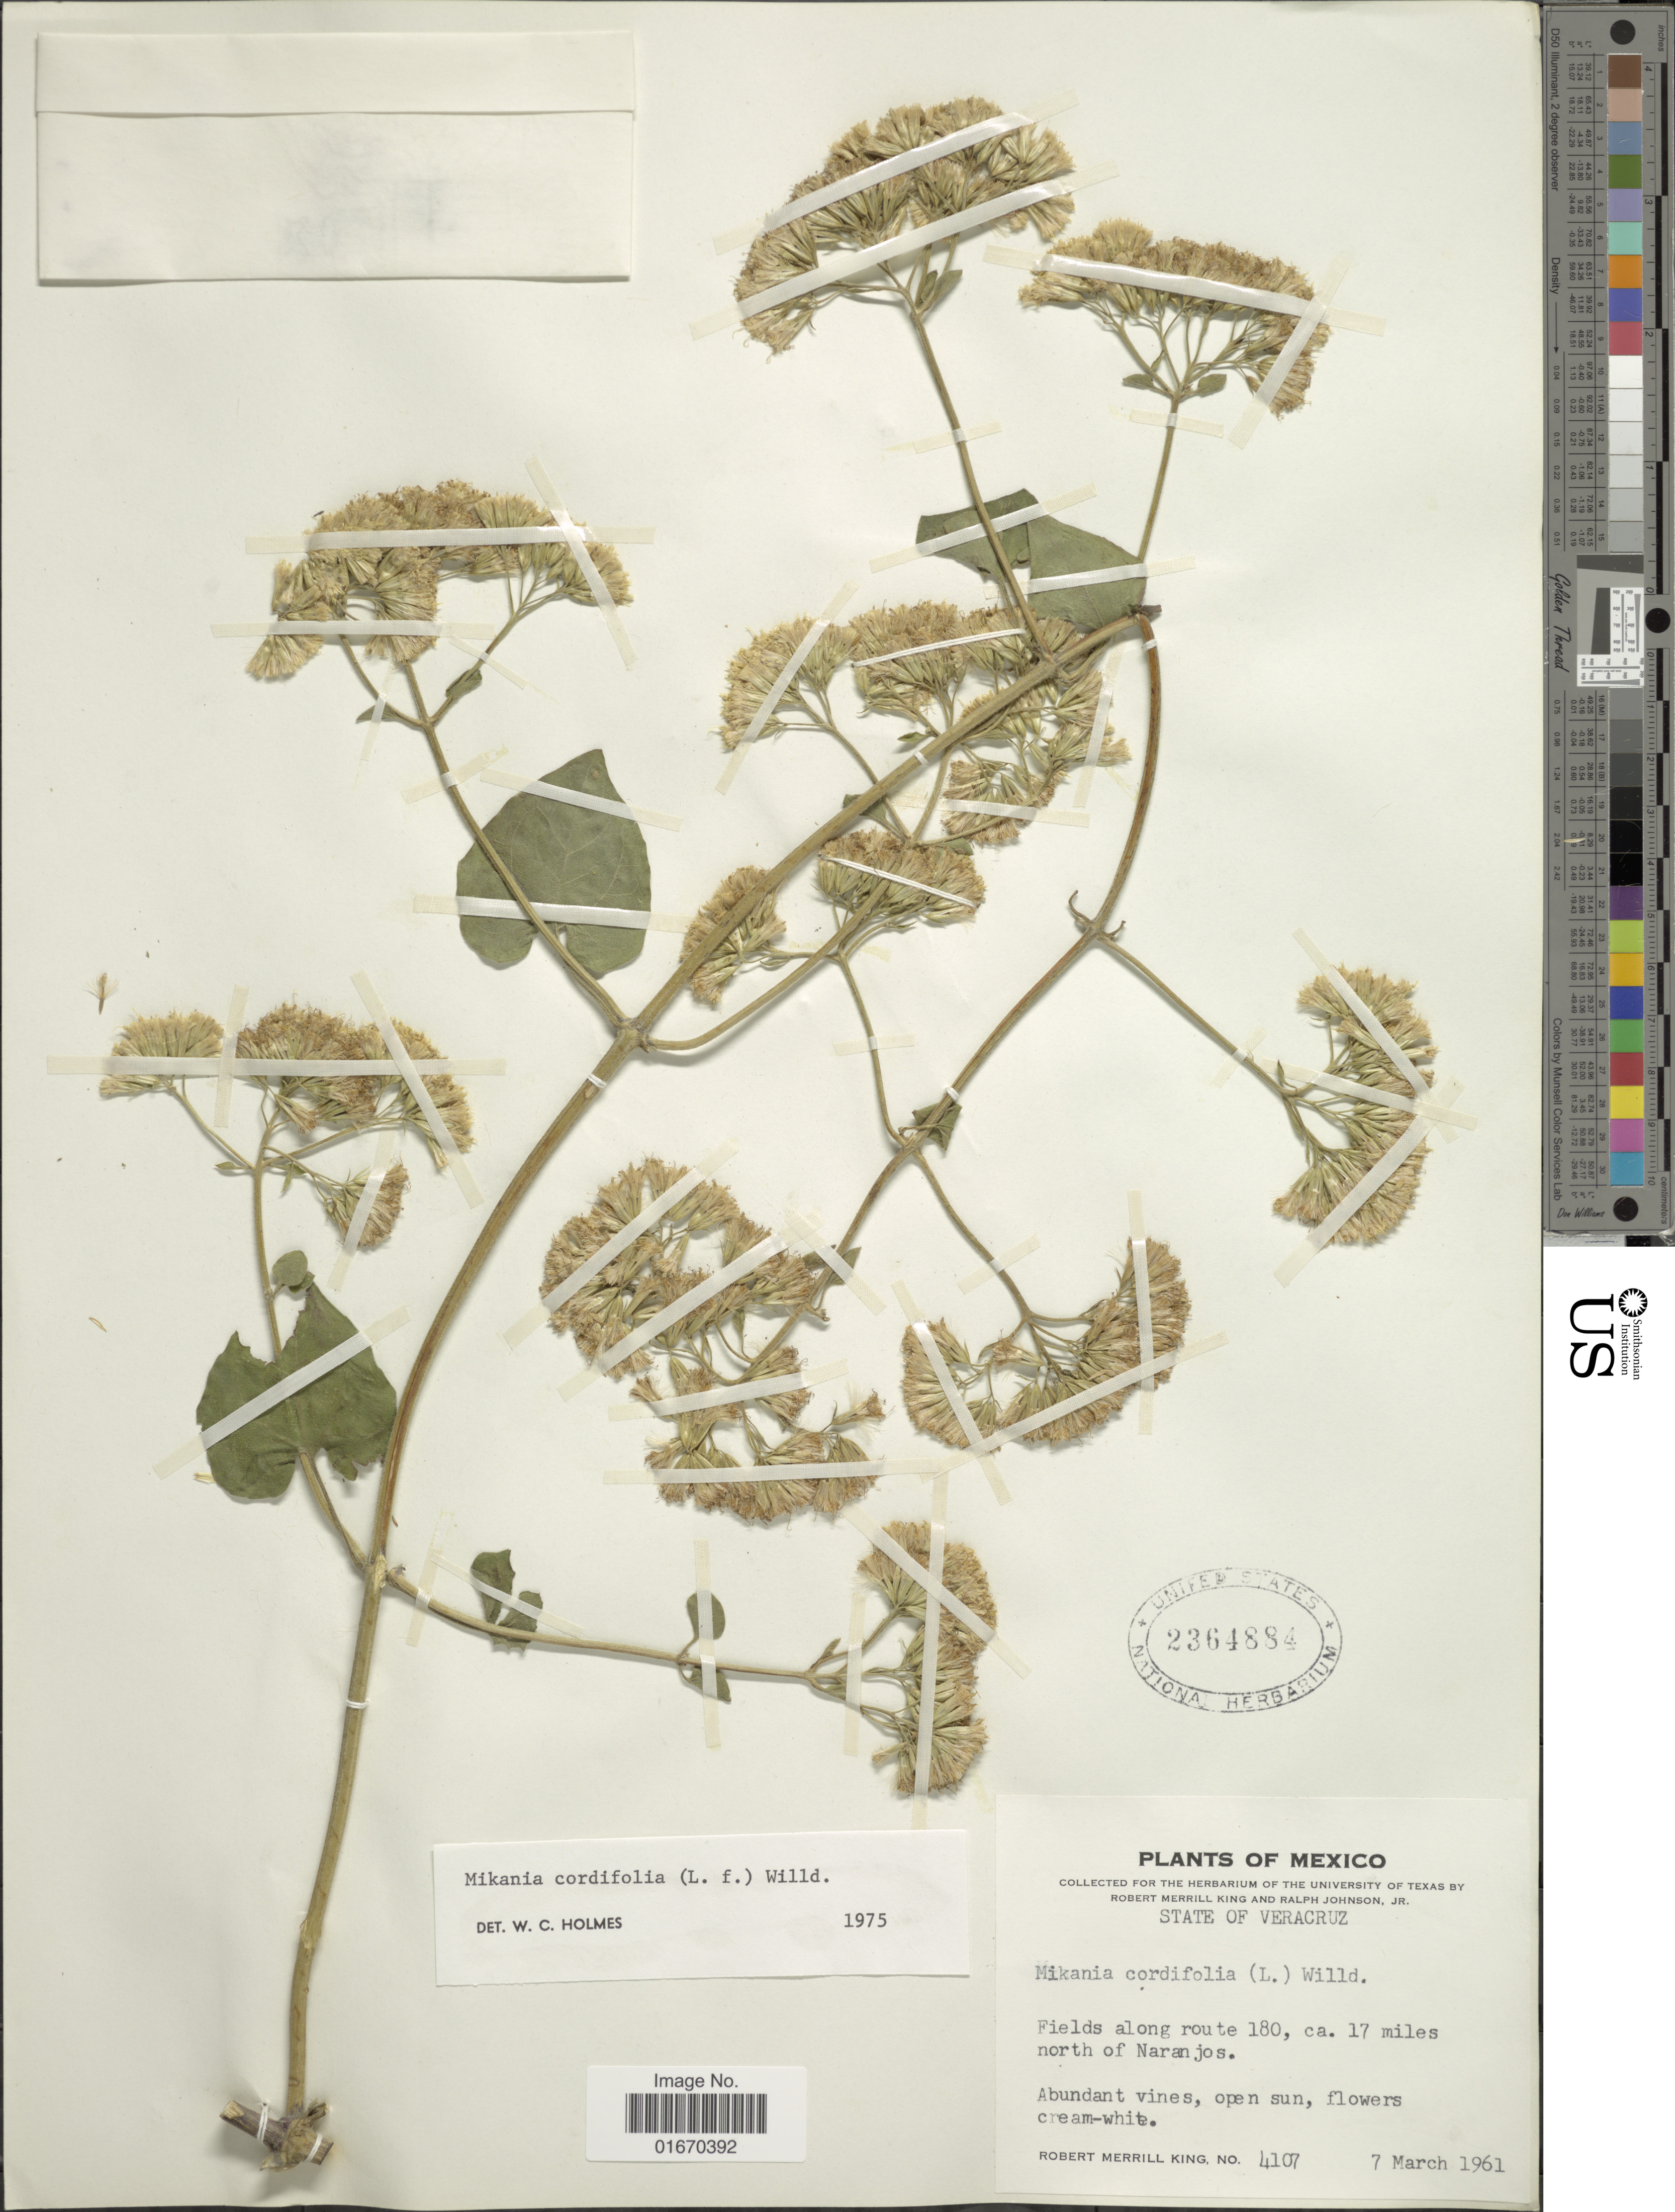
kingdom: Plantae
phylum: Tracheophyta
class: Magnoliopsida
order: Asterales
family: Asteraceae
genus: Mikania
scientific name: Mikania cordifolia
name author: Kunth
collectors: R. M. King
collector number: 4107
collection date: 1961-03-07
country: Mexico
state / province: Veracruz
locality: State of Veracruz, fields along route 180, ca 17 miles north of Naranjos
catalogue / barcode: US 2364884